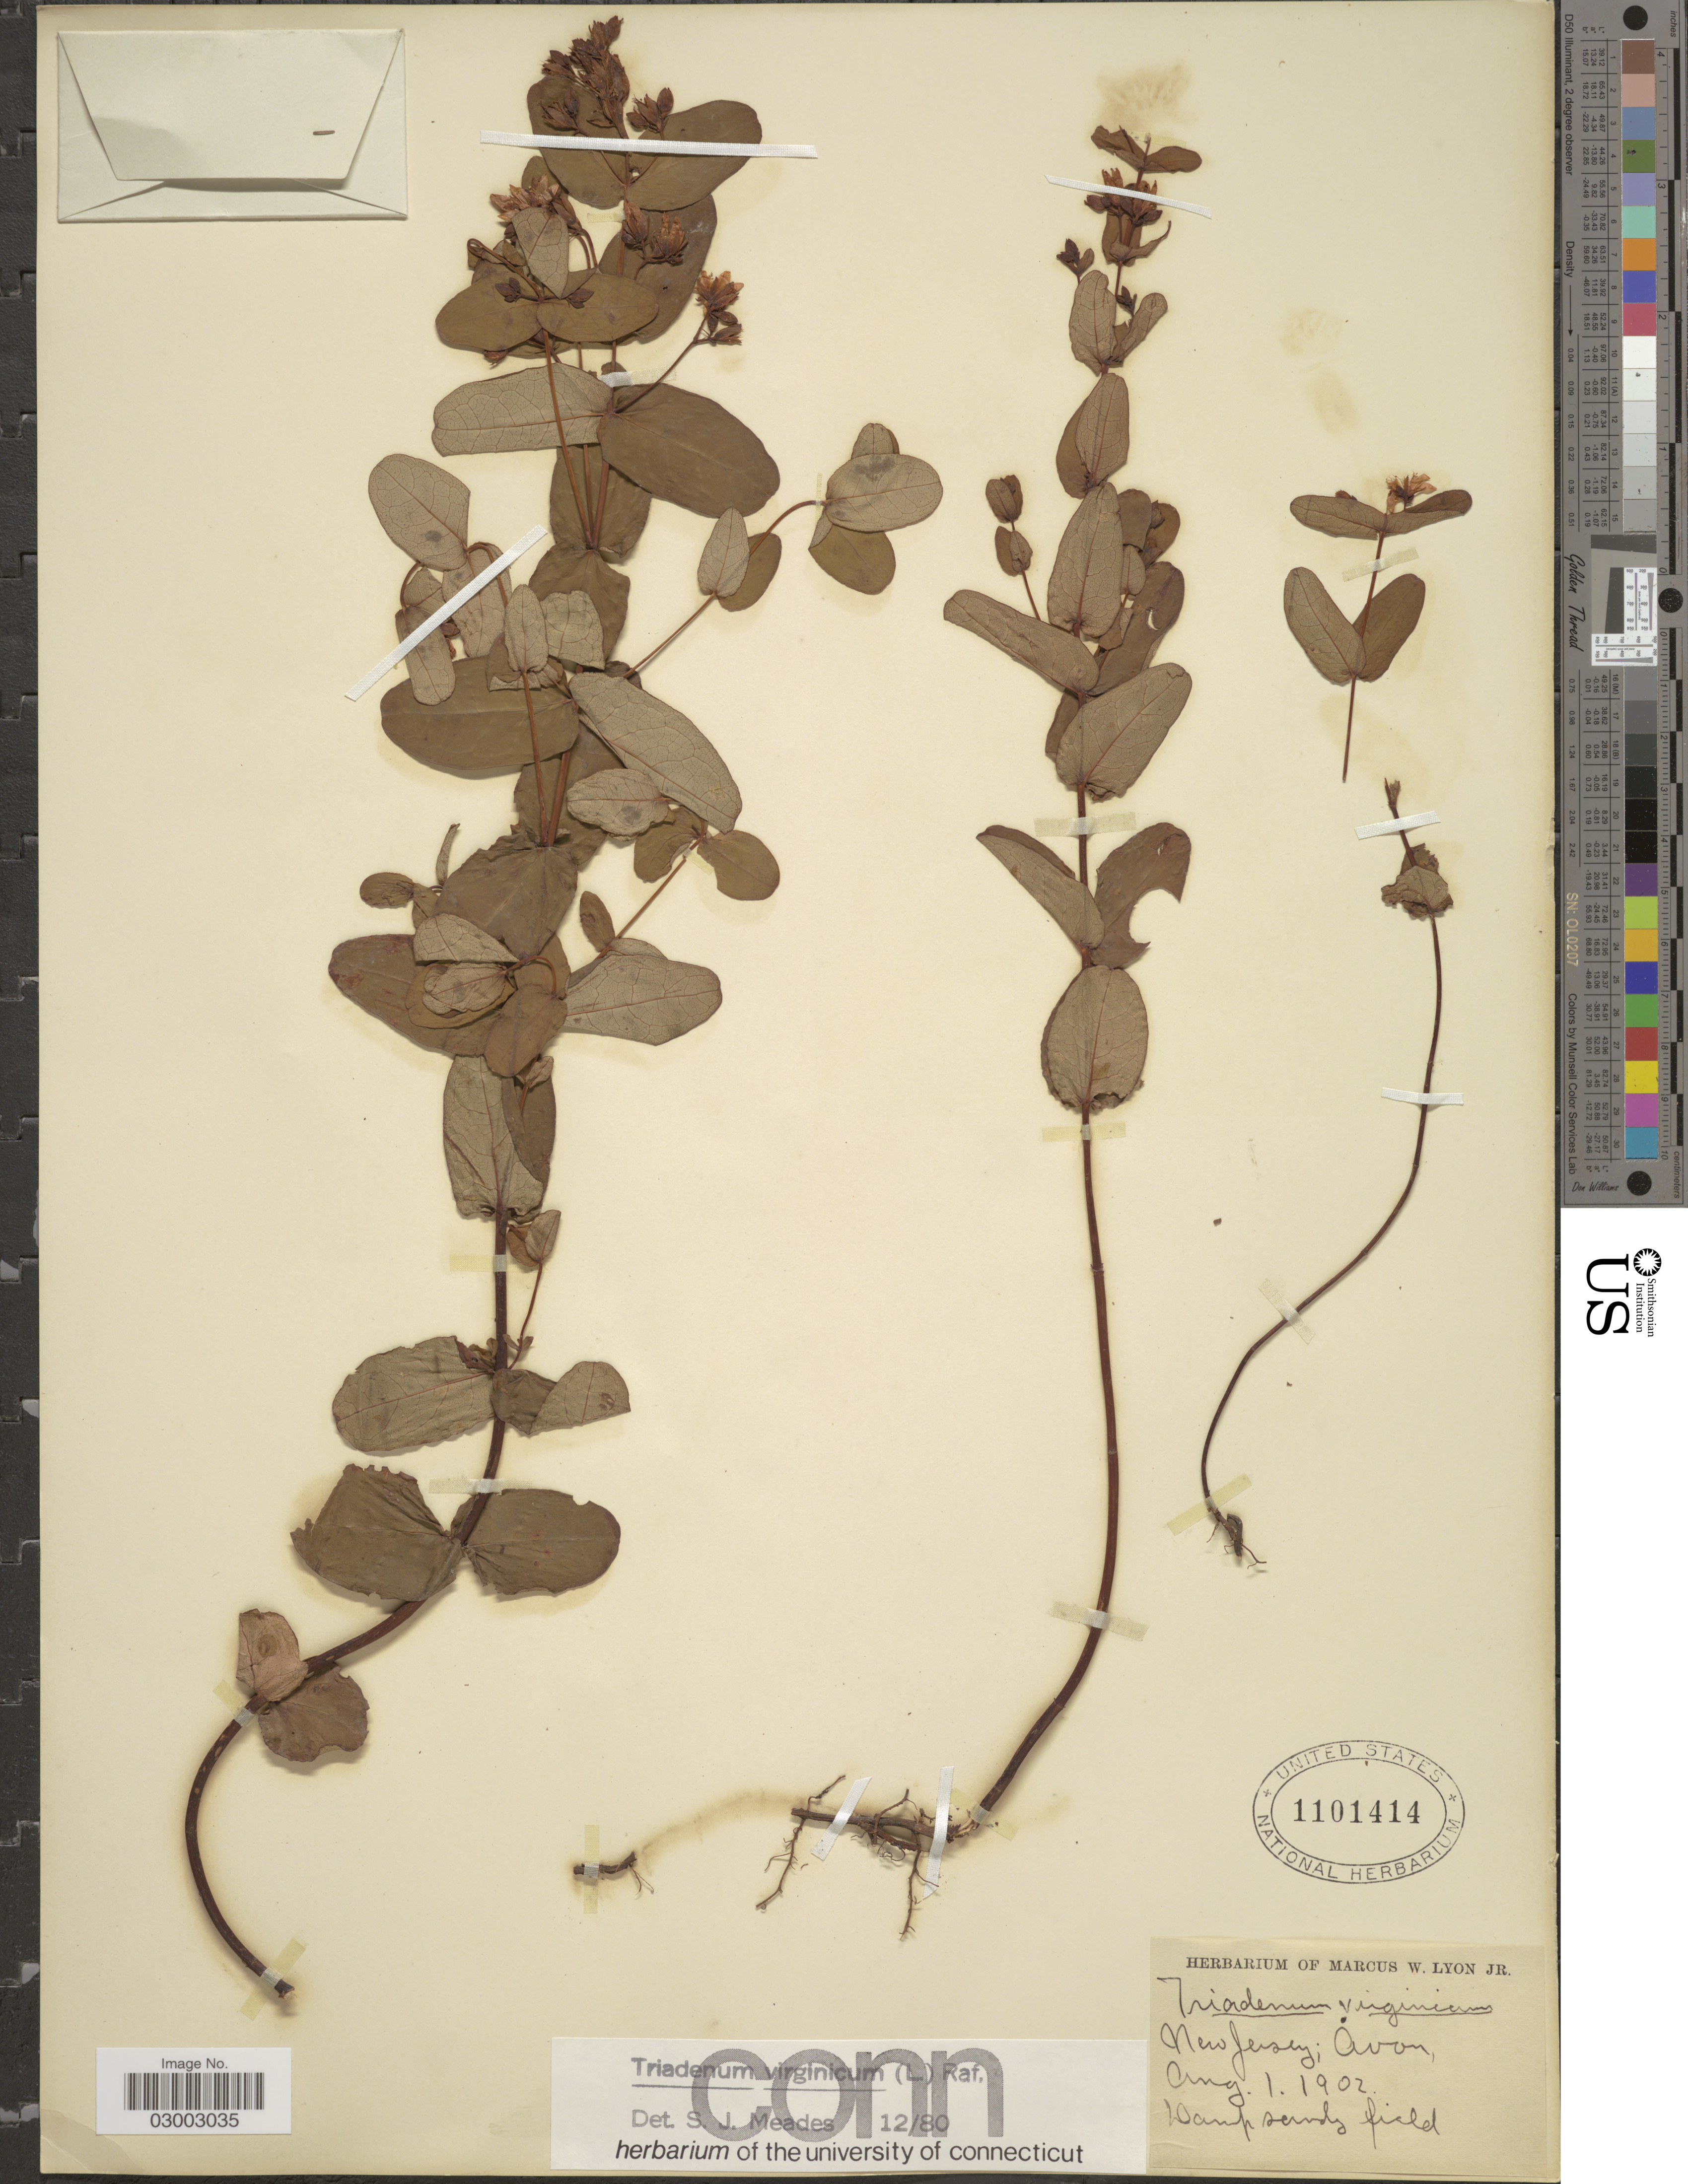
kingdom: Plantae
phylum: Tracheophyta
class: Magnoliopsida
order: Malpighiales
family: Hypericaceae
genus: Hypericum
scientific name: Hypericum virginicum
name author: L.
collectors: M. Lyon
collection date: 1902-08-01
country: United States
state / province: New Jersey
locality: Avon.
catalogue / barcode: US 1101414